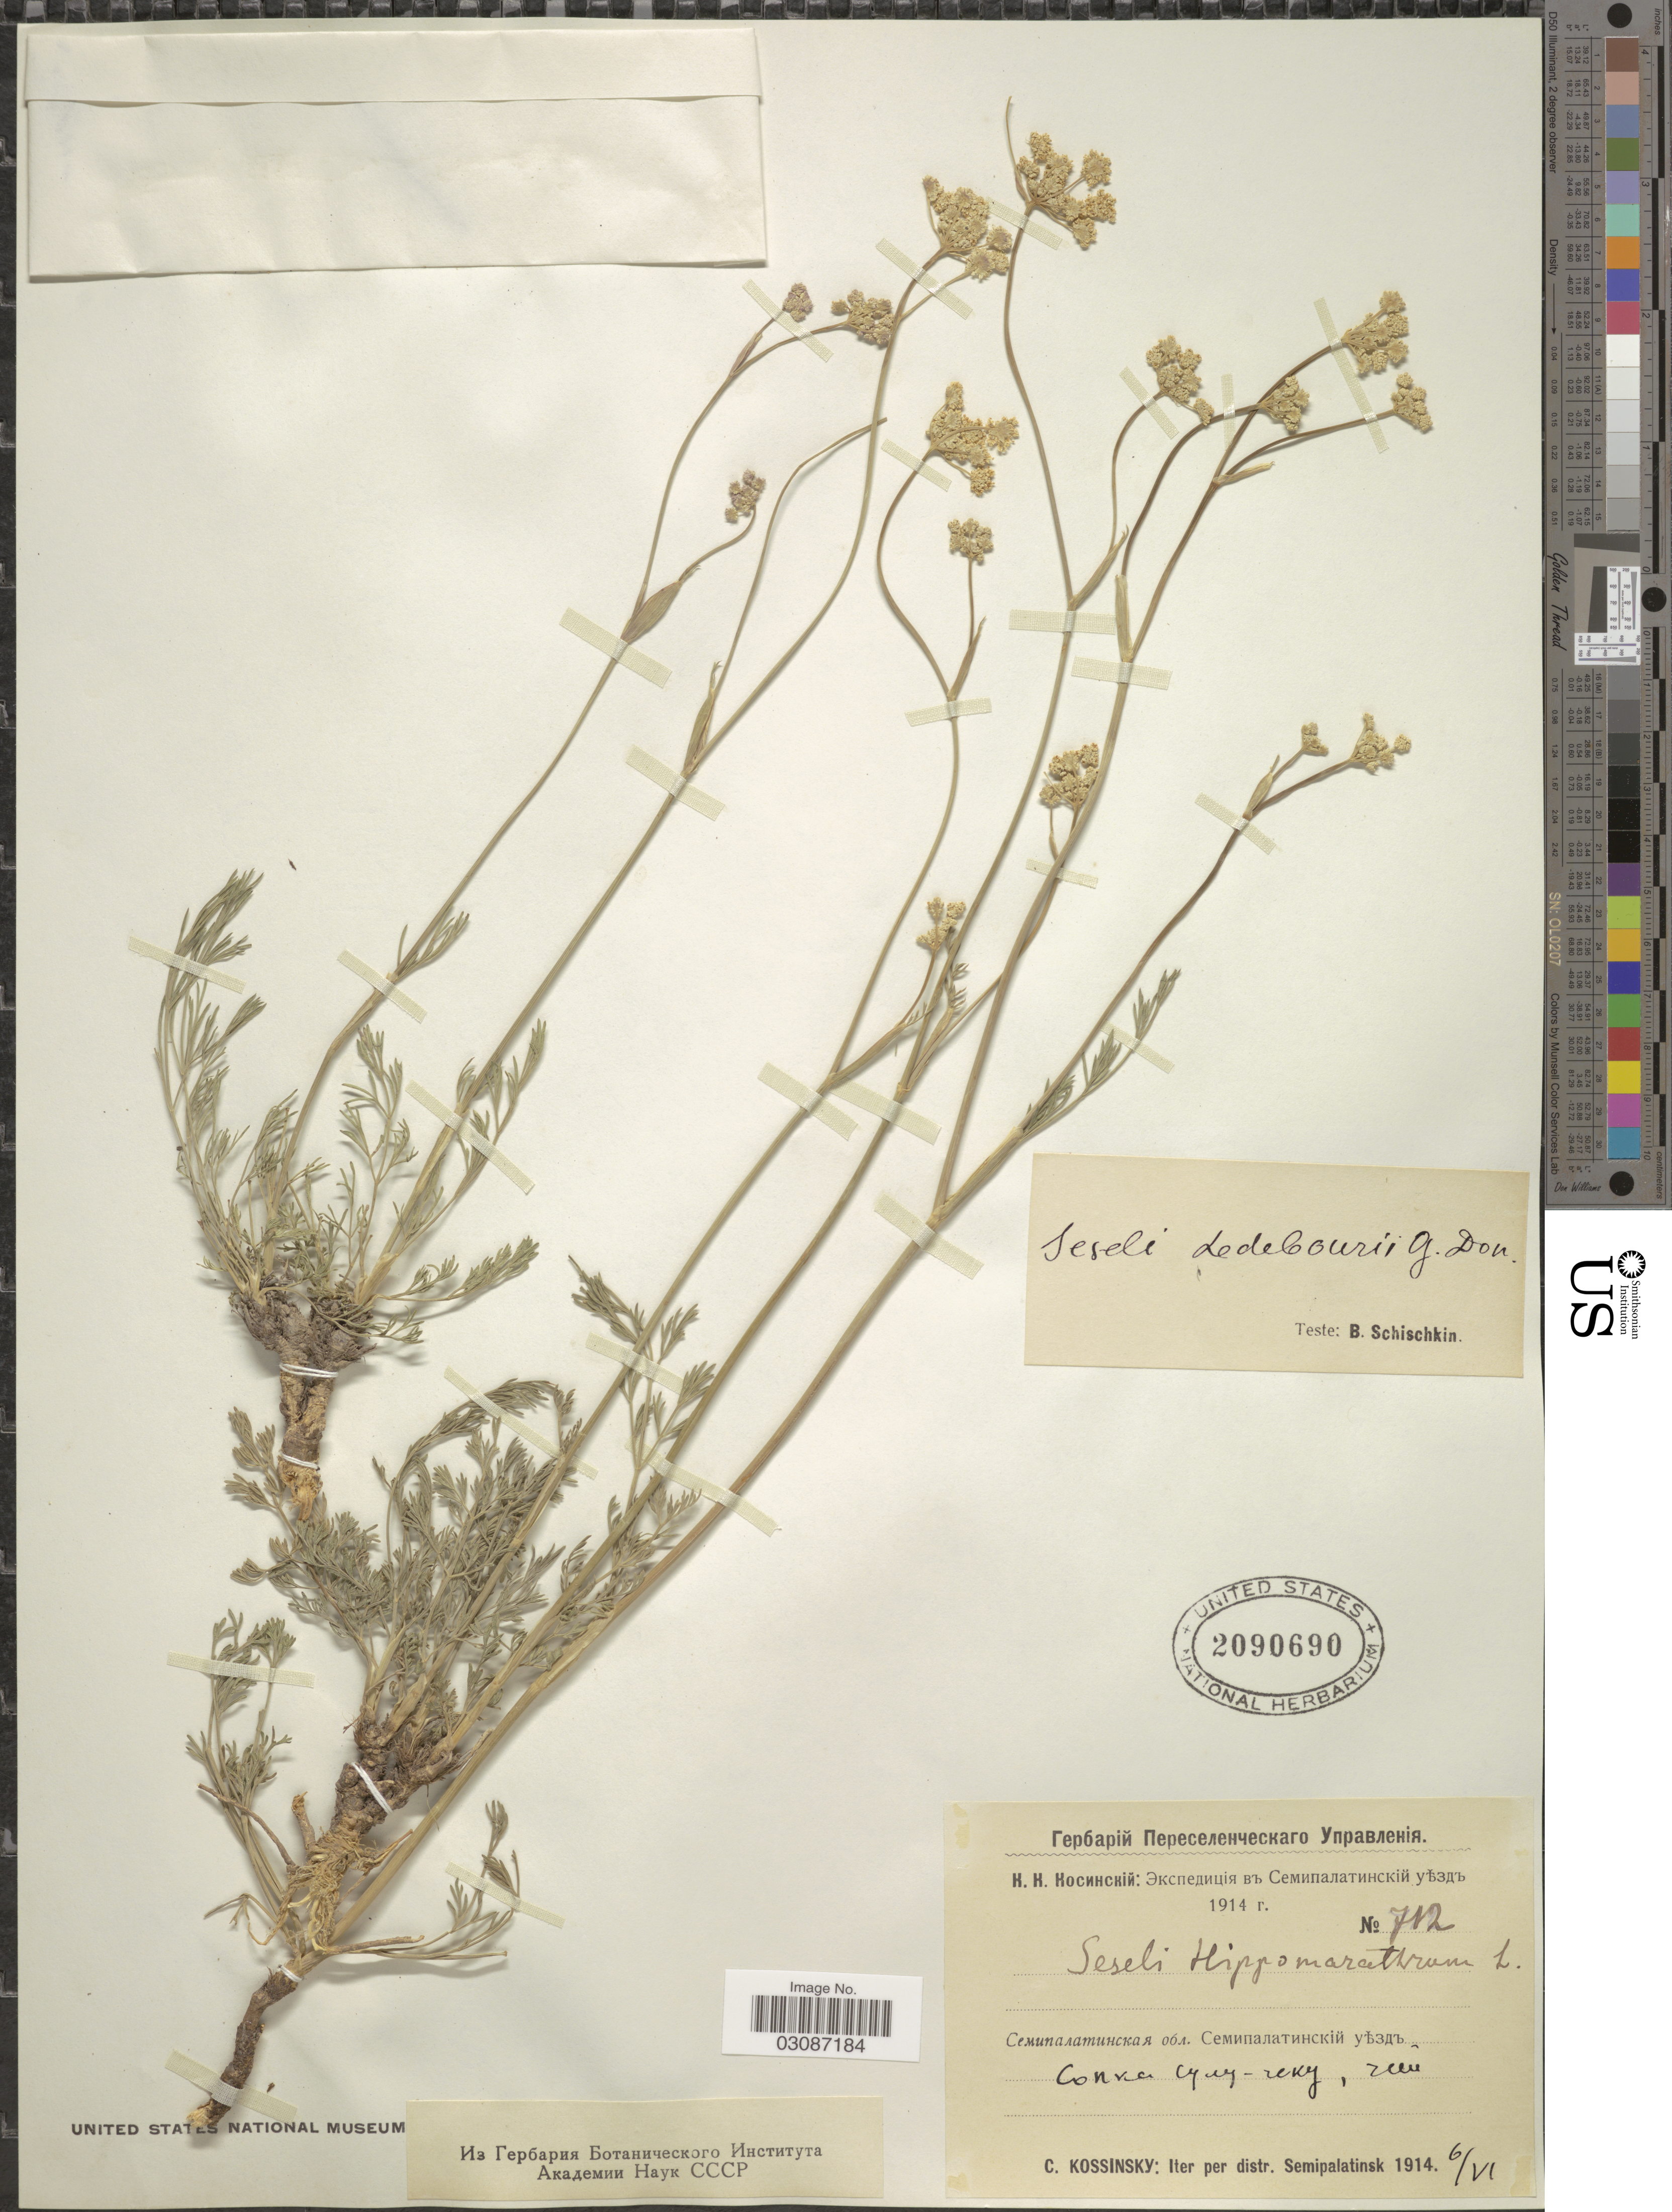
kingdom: Plantae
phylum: Tracheophyta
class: Magnoliopsida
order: Apiales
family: Apiaceae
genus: Seseli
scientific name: Seseli ledebourii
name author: D. Don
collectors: C. Kossinsky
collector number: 712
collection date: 1914-06-06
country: Kazakhstan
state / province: East Kazakhstan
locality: Iter per distr. Semipalatinsk. Sulu-Cheku Mt.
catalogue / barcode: US 2090690